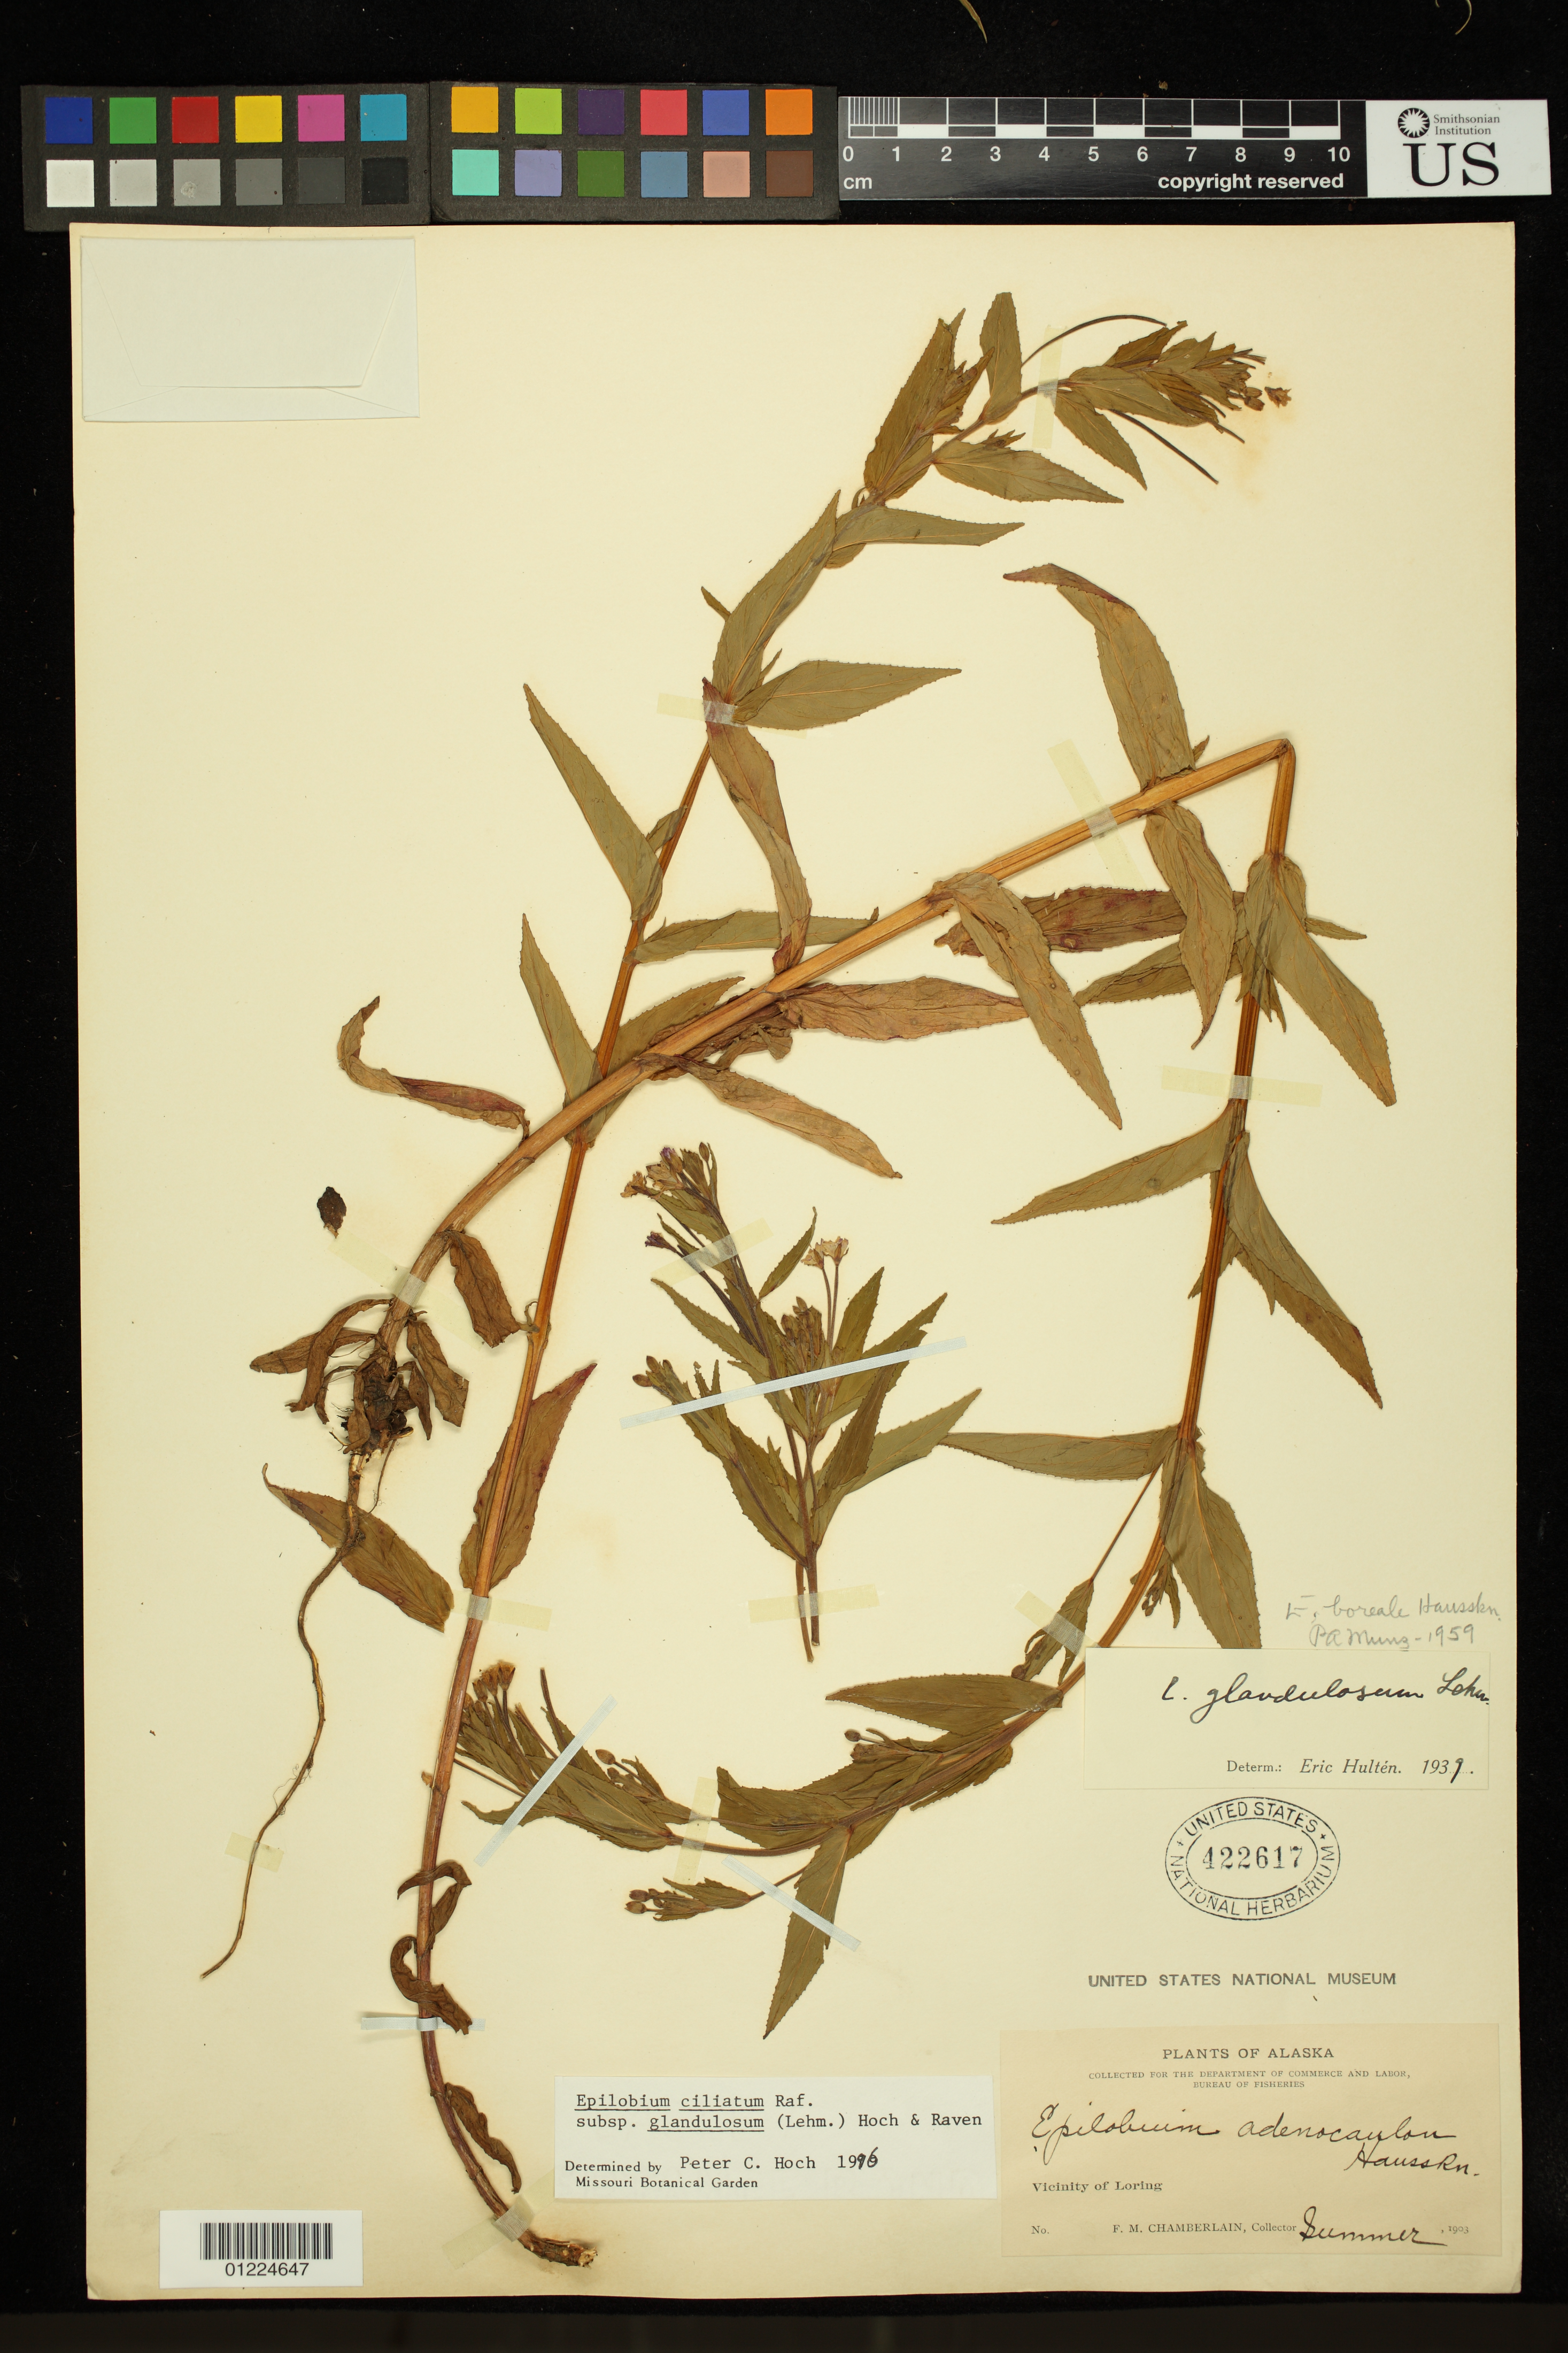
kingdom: Plantae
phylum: Tracheophyta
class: Magnoliopsida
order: Myrtales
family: Onagraceae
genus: Epilobium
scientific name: Epilobium ciliatum subsp. glandulosum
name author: (Lehm.) Hoch & P.H. Raven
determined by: Hoch, P. C.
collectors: F. Chamberlain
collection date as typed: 22 -- 1903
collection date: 1903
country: United States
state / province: Alaska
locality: Vicinity of Loring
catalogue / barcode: US 422617